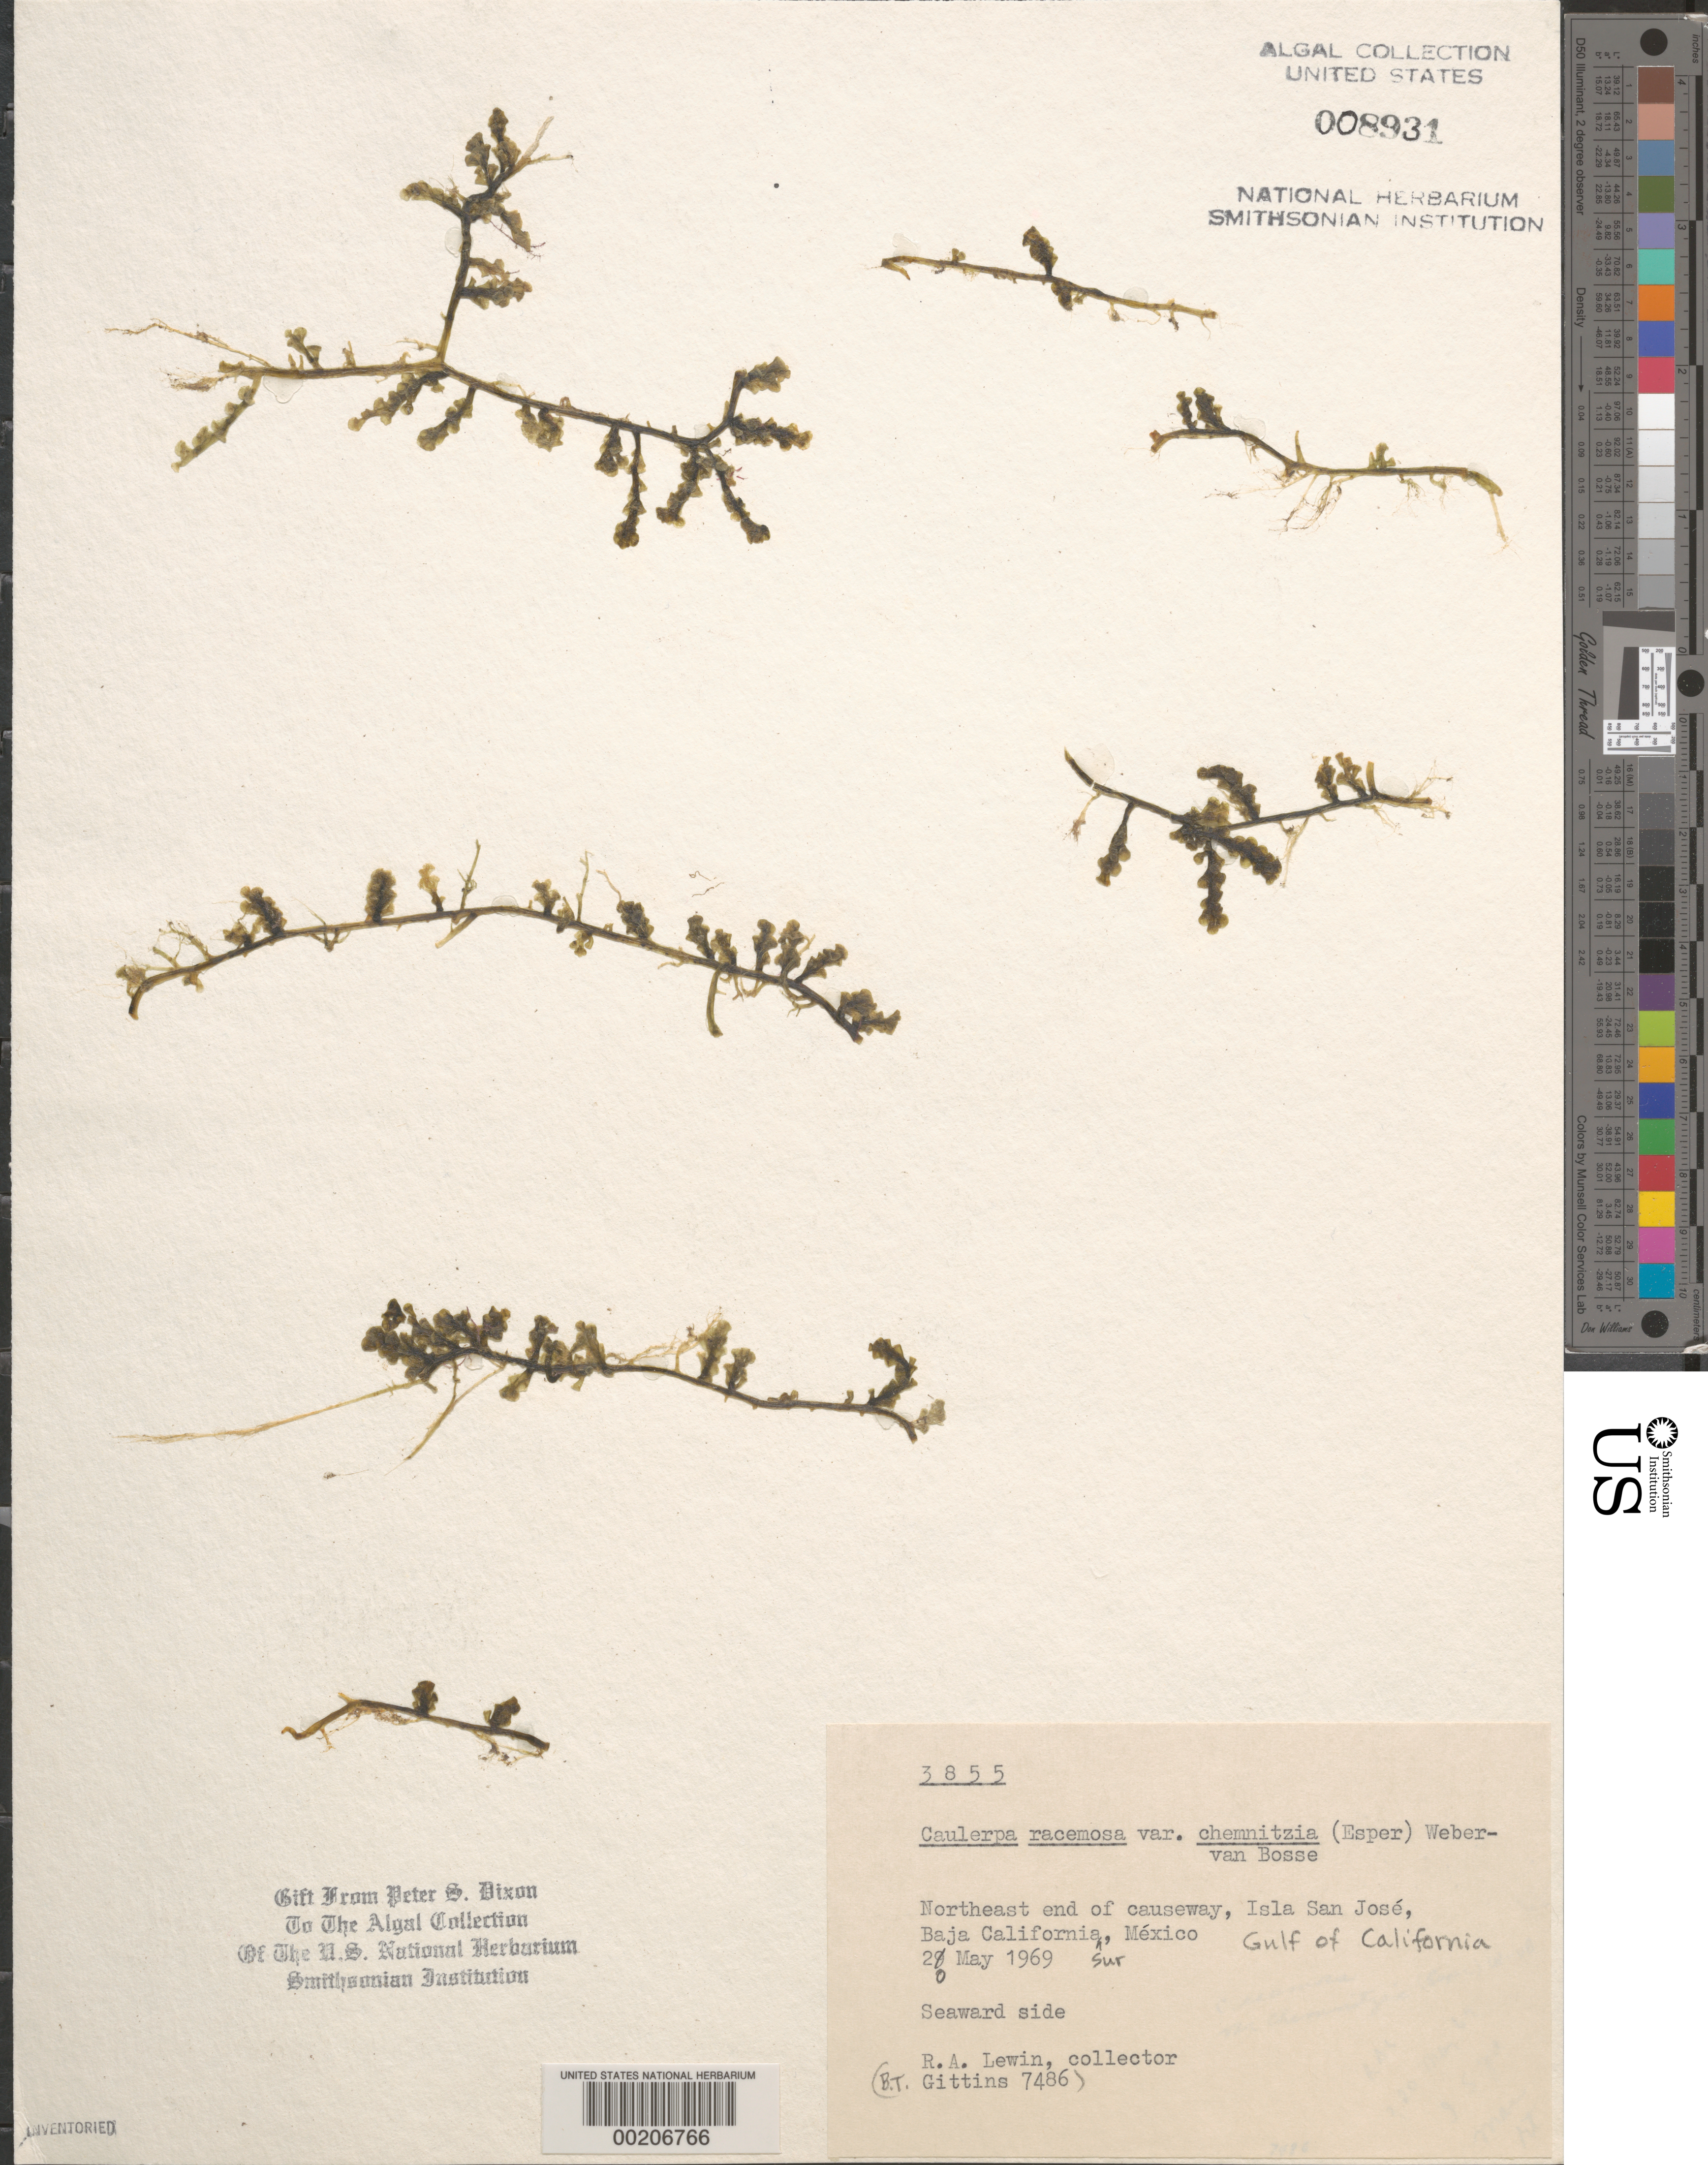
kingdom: Plantae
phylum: Chlorophyta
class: Ulvophyceae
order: Bryopsidales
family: Caulerpaceae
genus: Caulerpa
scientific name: Caulerpa racemosa var. chemnitzia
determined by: Dixon, P. S.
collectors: R. Lewin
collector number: BTG 7488 & PSD 3855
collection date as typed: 20 May 1969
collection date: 1969-05-20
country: Mexico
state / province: Baja California Sur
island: Isla San Jose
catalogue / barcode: US 8931